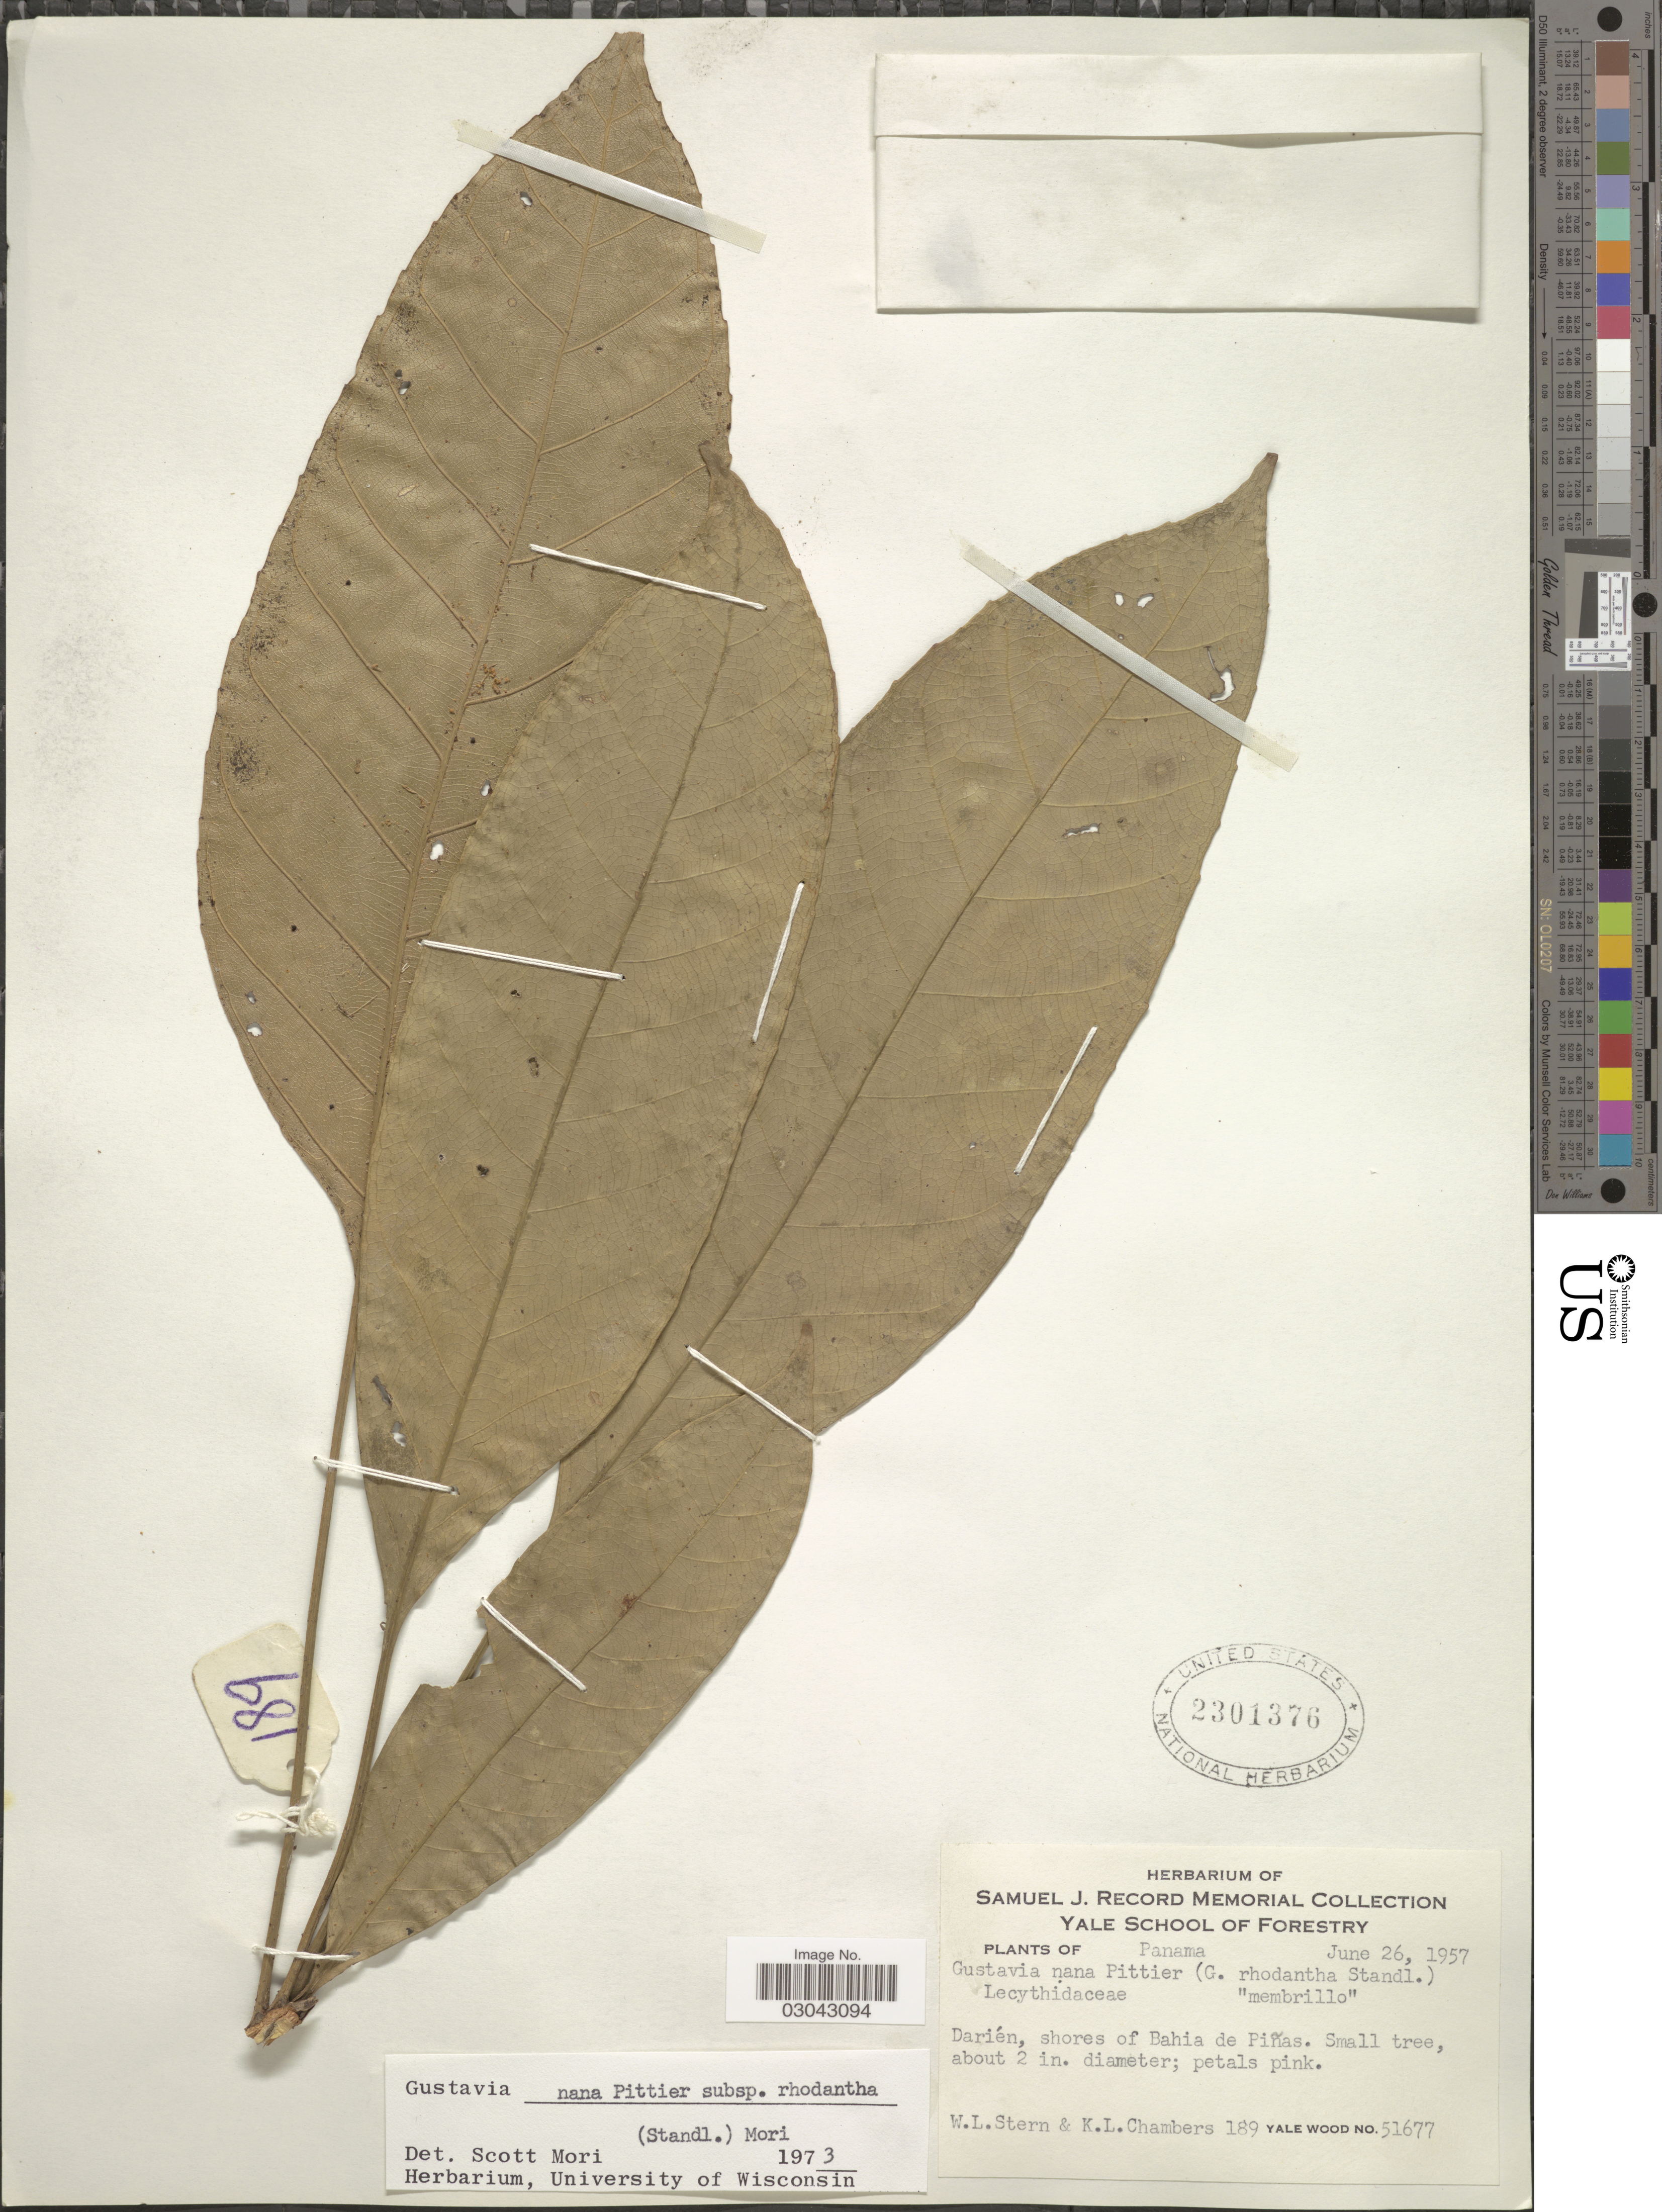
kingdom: Plantae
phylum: Tracheophyta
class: Magnoliopsida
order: Ericales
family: Lecythidaceae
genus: Gustavia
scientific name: Gustavia nana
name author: Pittier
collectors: W. L. Stern & K. Chambers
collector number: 189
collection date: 1957-06-26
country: Panama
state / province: Darién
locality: Shores of Bahia de Piñas.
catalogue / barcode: US 2301376